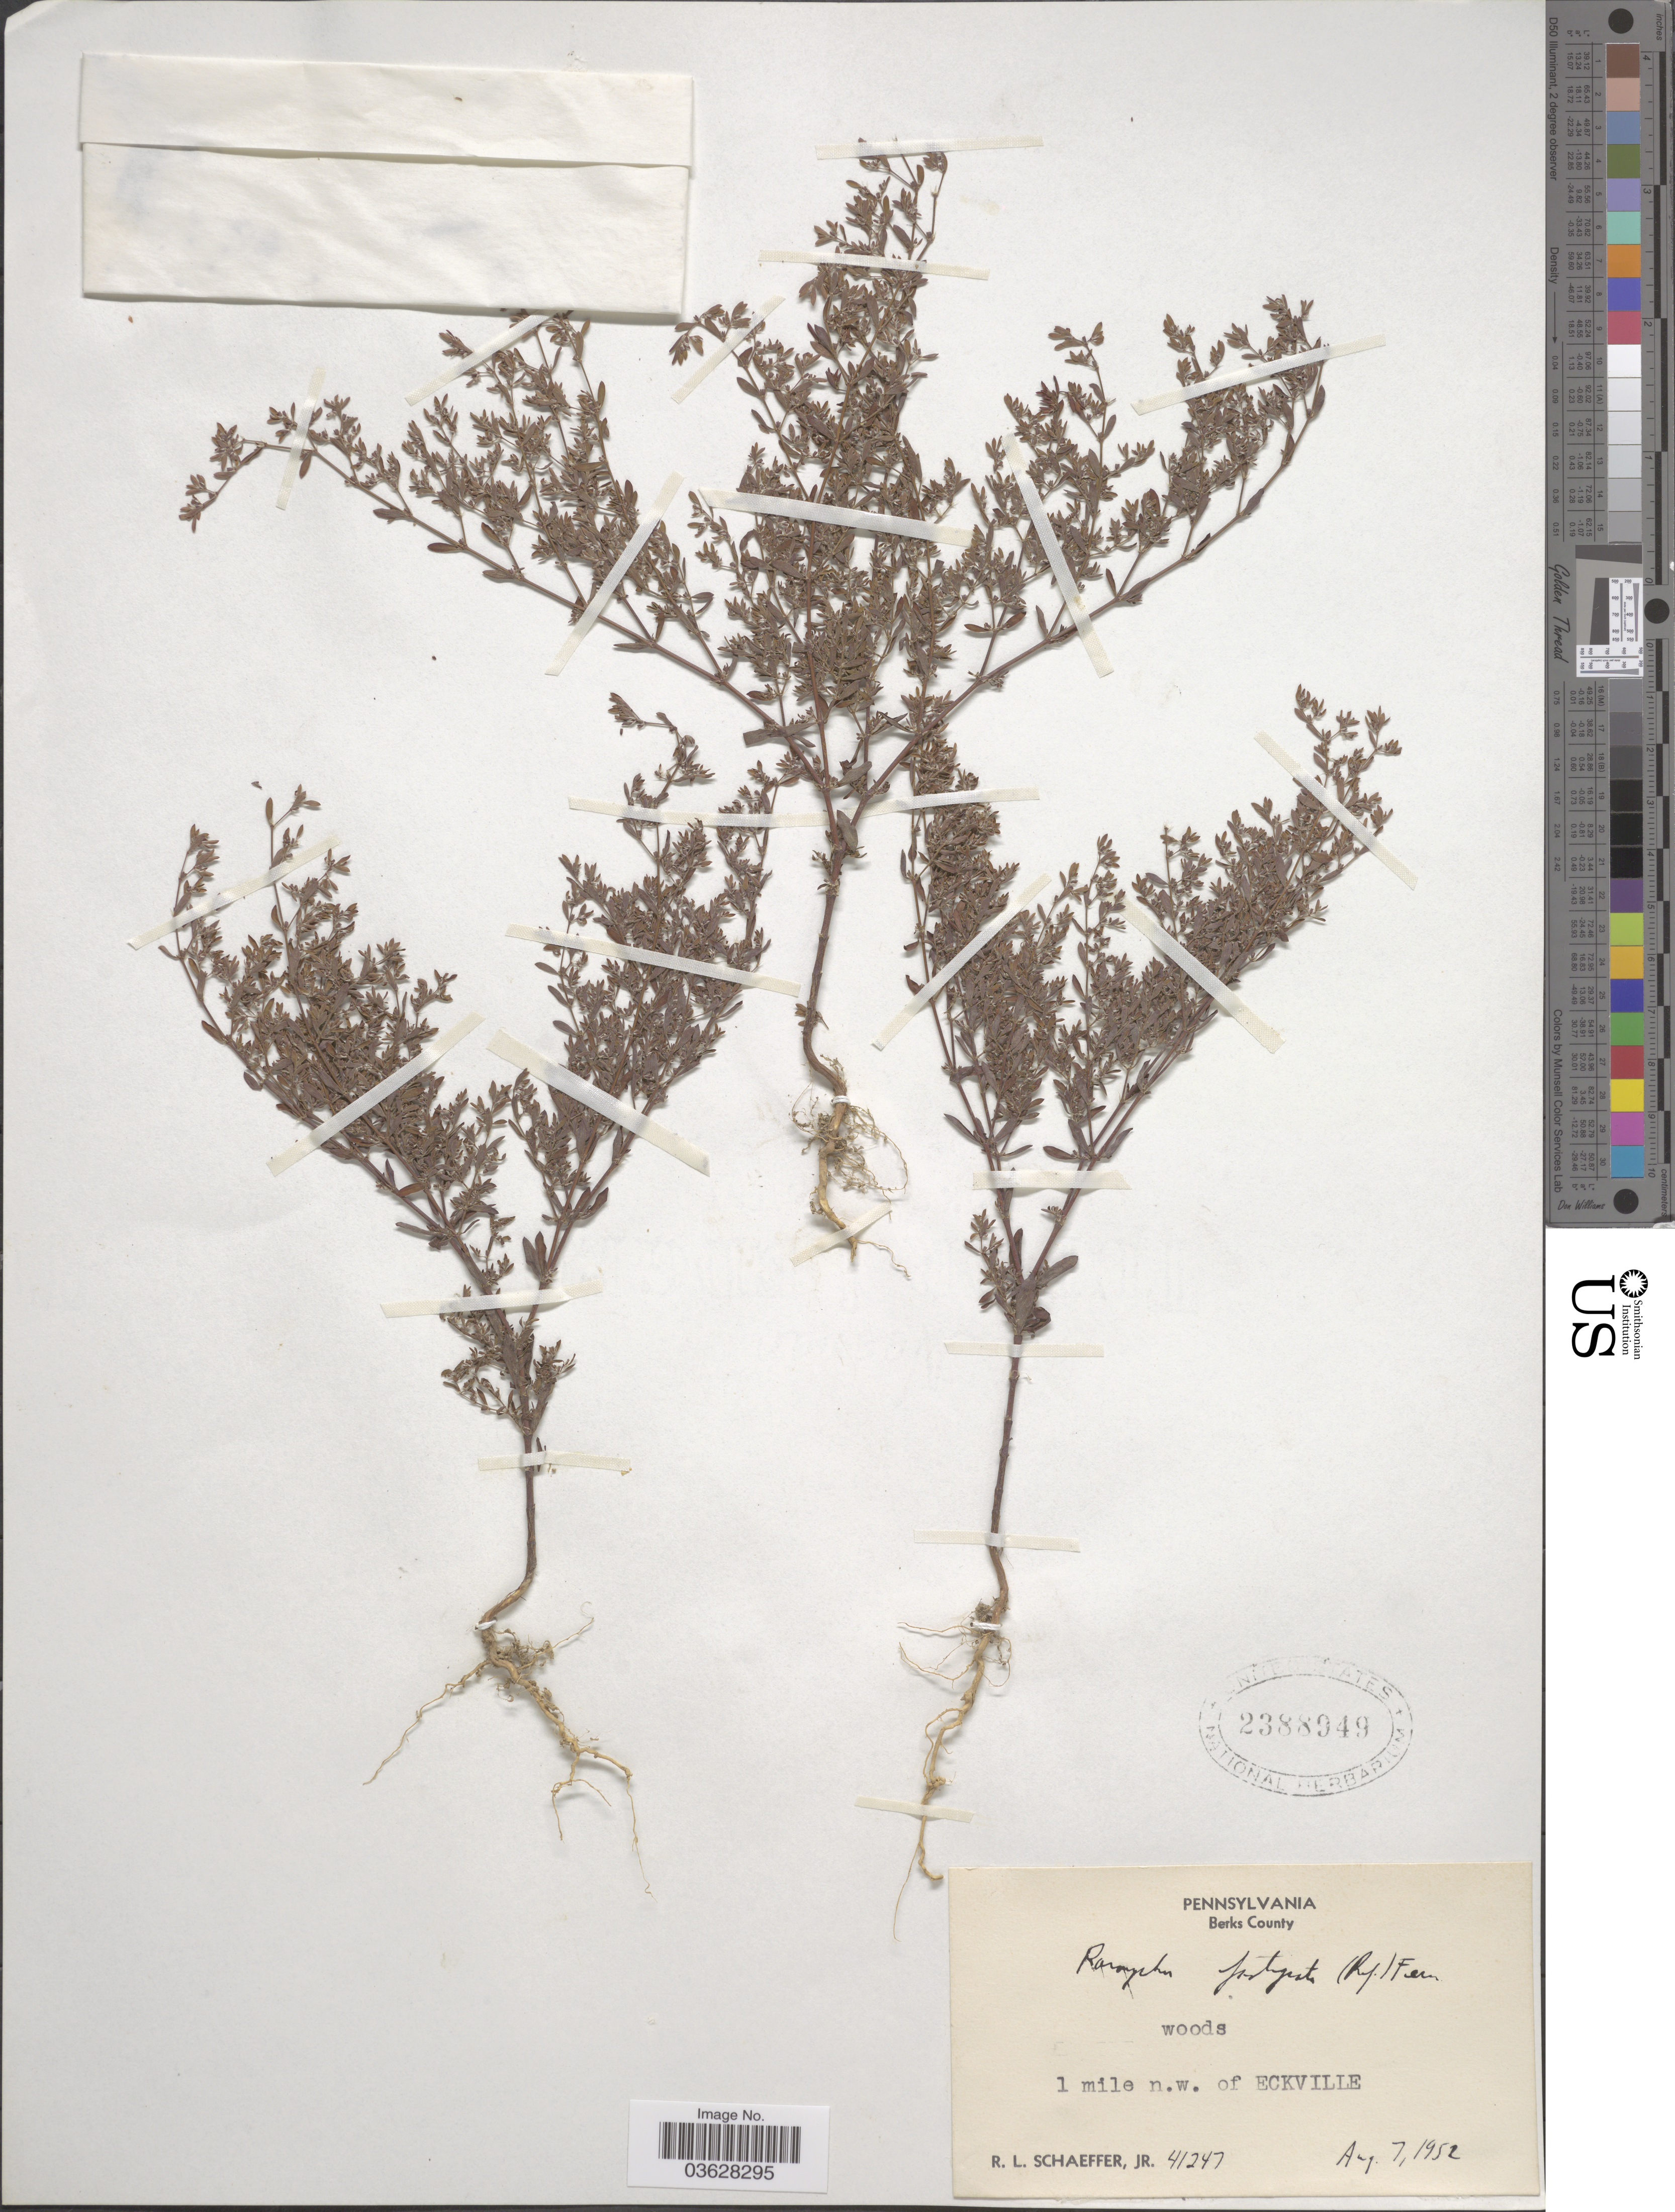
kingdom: Plantae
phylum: Tracheophyta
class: Magnoliopsida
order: Caryophyllales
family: Caryophyllaceae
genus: Paronychia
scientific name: Paronychia fastigiata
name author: (Raf.) Fernald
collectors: R. L. Schaeffer Jr.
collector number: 41247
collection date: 1952-08-07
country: United States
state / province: Pennsylvania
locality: Berks County. 1 mile n.w. of Eckville.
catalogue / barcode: US 2388949